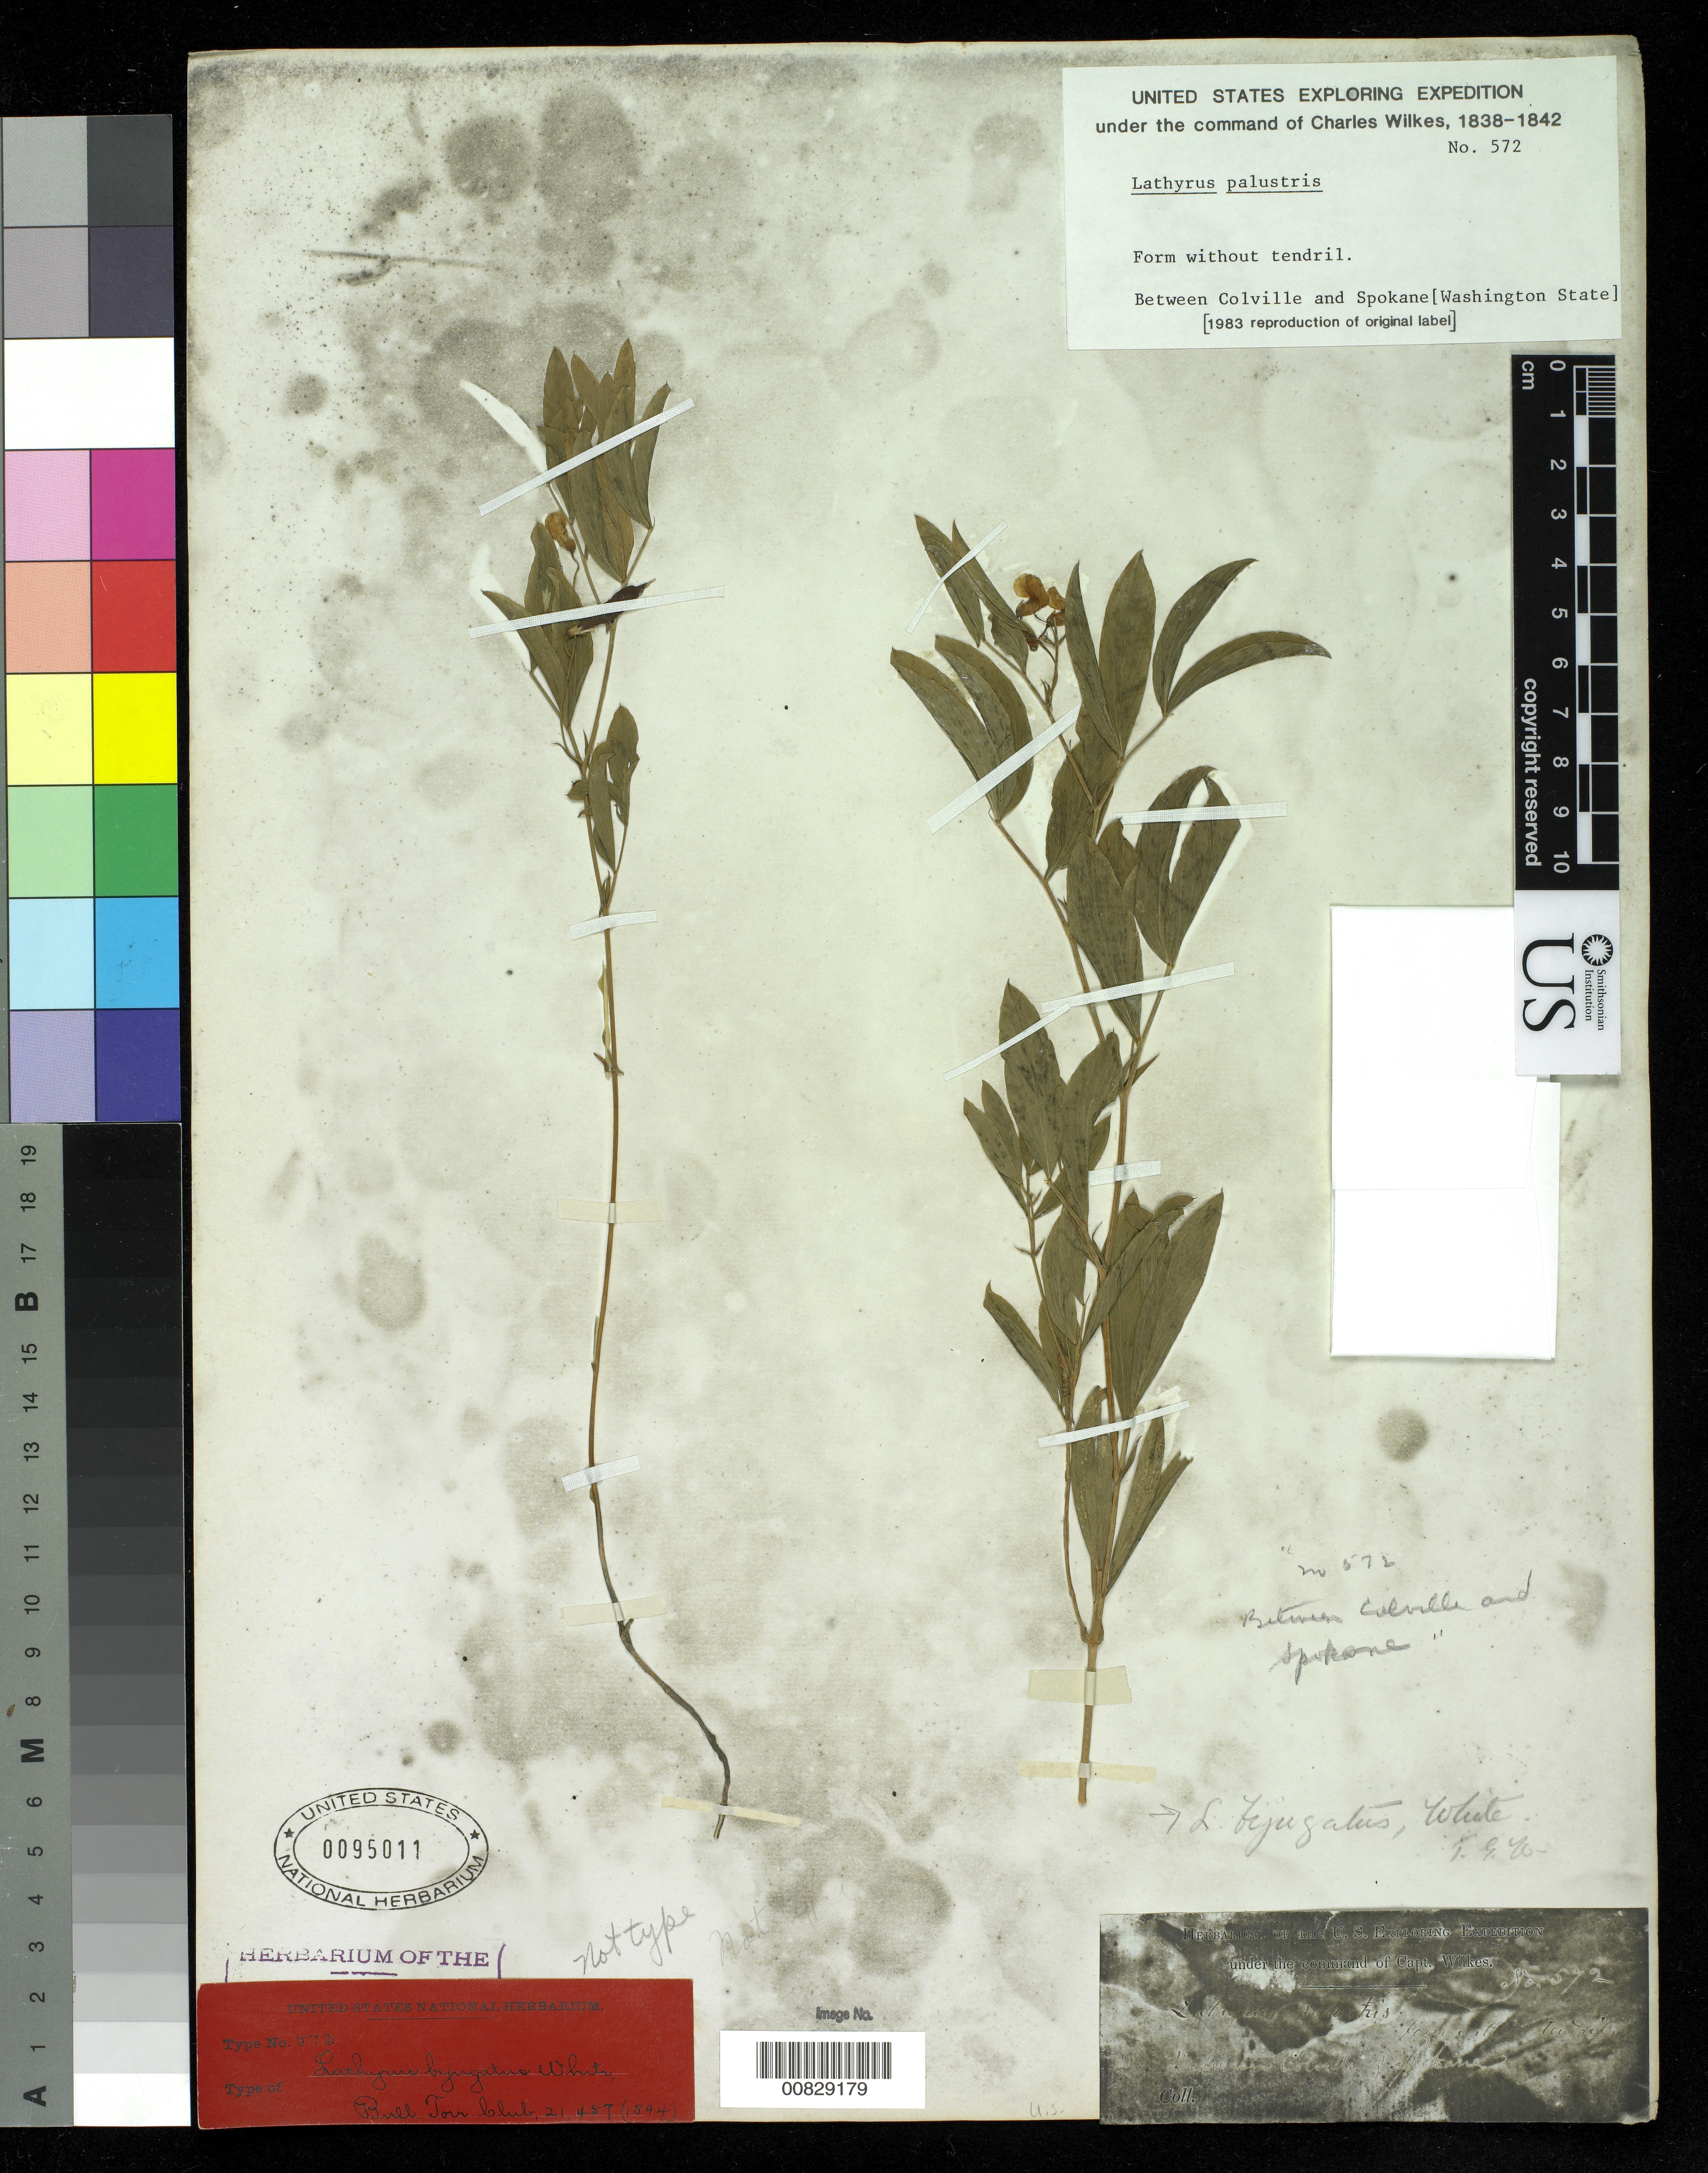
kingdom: Plantae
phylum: Tracheophyta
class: Magnoliopsida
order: Fabales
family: Fabaceae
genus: Lathyrus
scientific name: Lathyrus bijugatus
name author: T.G. White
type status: Syntype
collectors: Wilkes Explor. Exped.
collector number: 572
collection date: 1838/1842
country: United States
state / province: Washington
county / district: Spokane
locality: Between Colville and Spokane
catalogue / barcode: US 95011